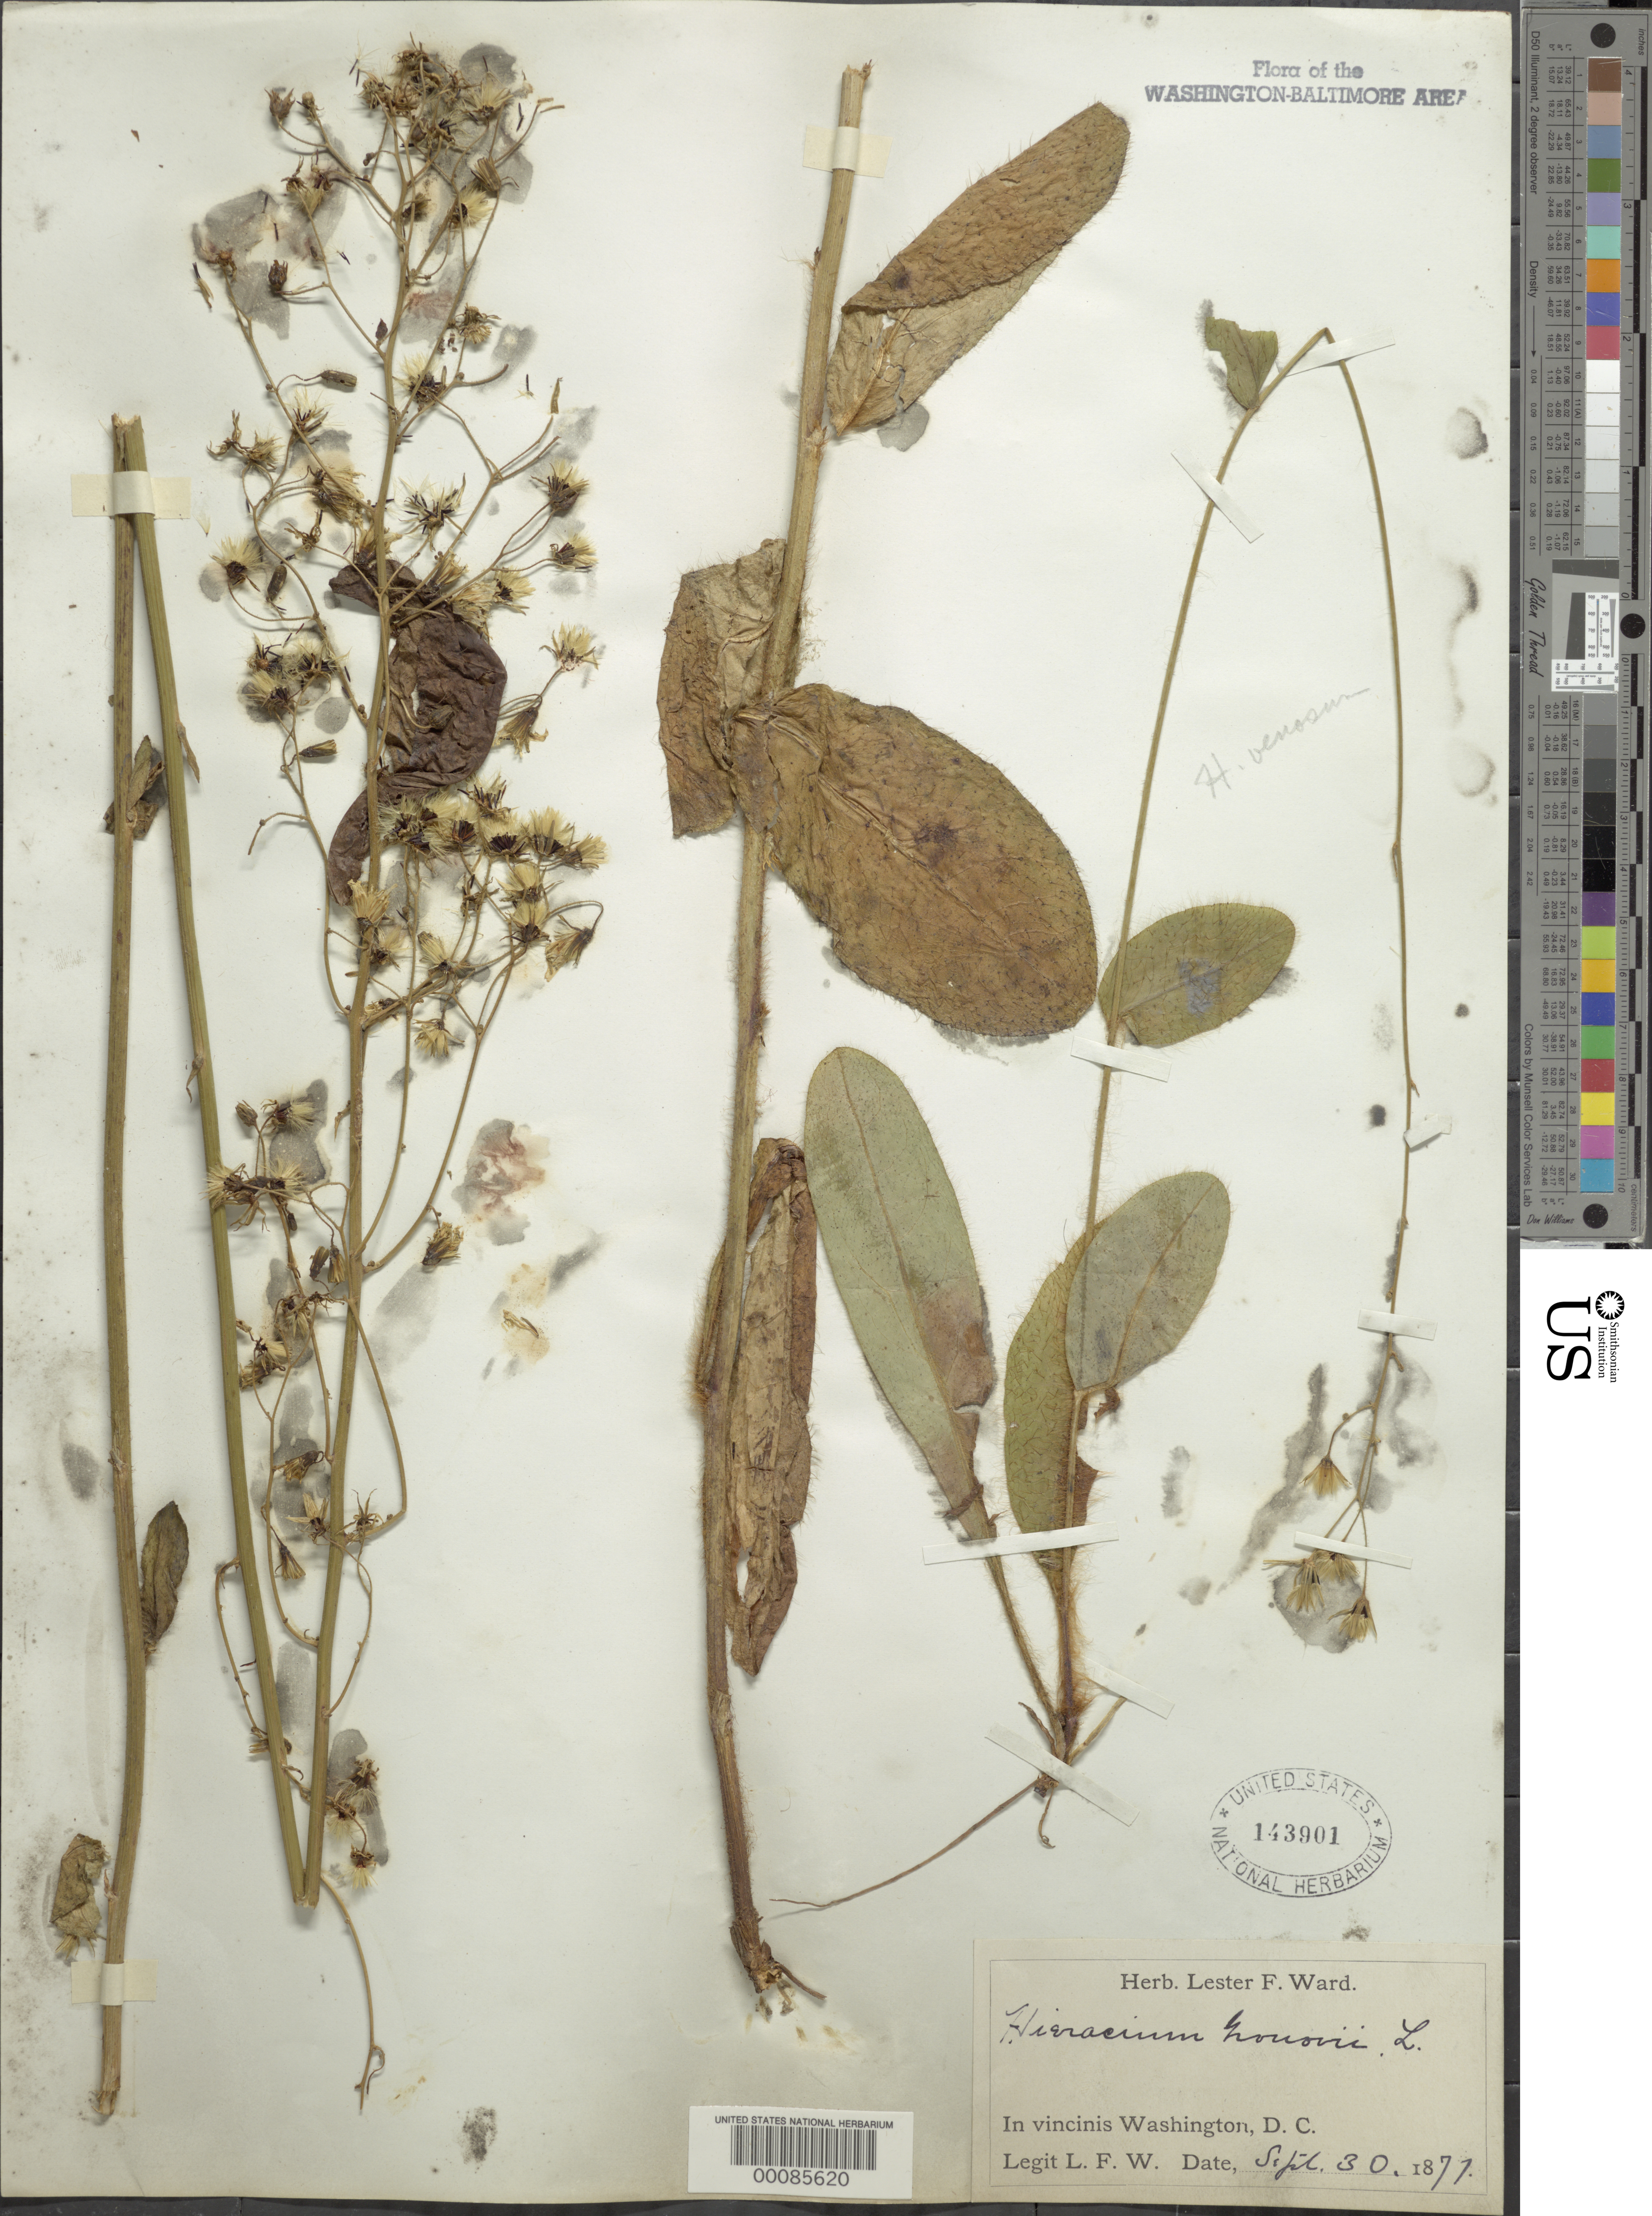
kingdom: Plantae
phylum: Tracheophyta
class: Magnoliopsida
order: Asterales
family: Asteraceae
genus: Hieracium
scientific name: Hieracium gronovii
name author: L.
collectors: L. F. Ward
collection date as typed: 30 Sep 1877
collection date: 1877-09-30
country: United States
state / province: District of Columbia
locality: DC vicinity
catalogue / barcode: US 143901